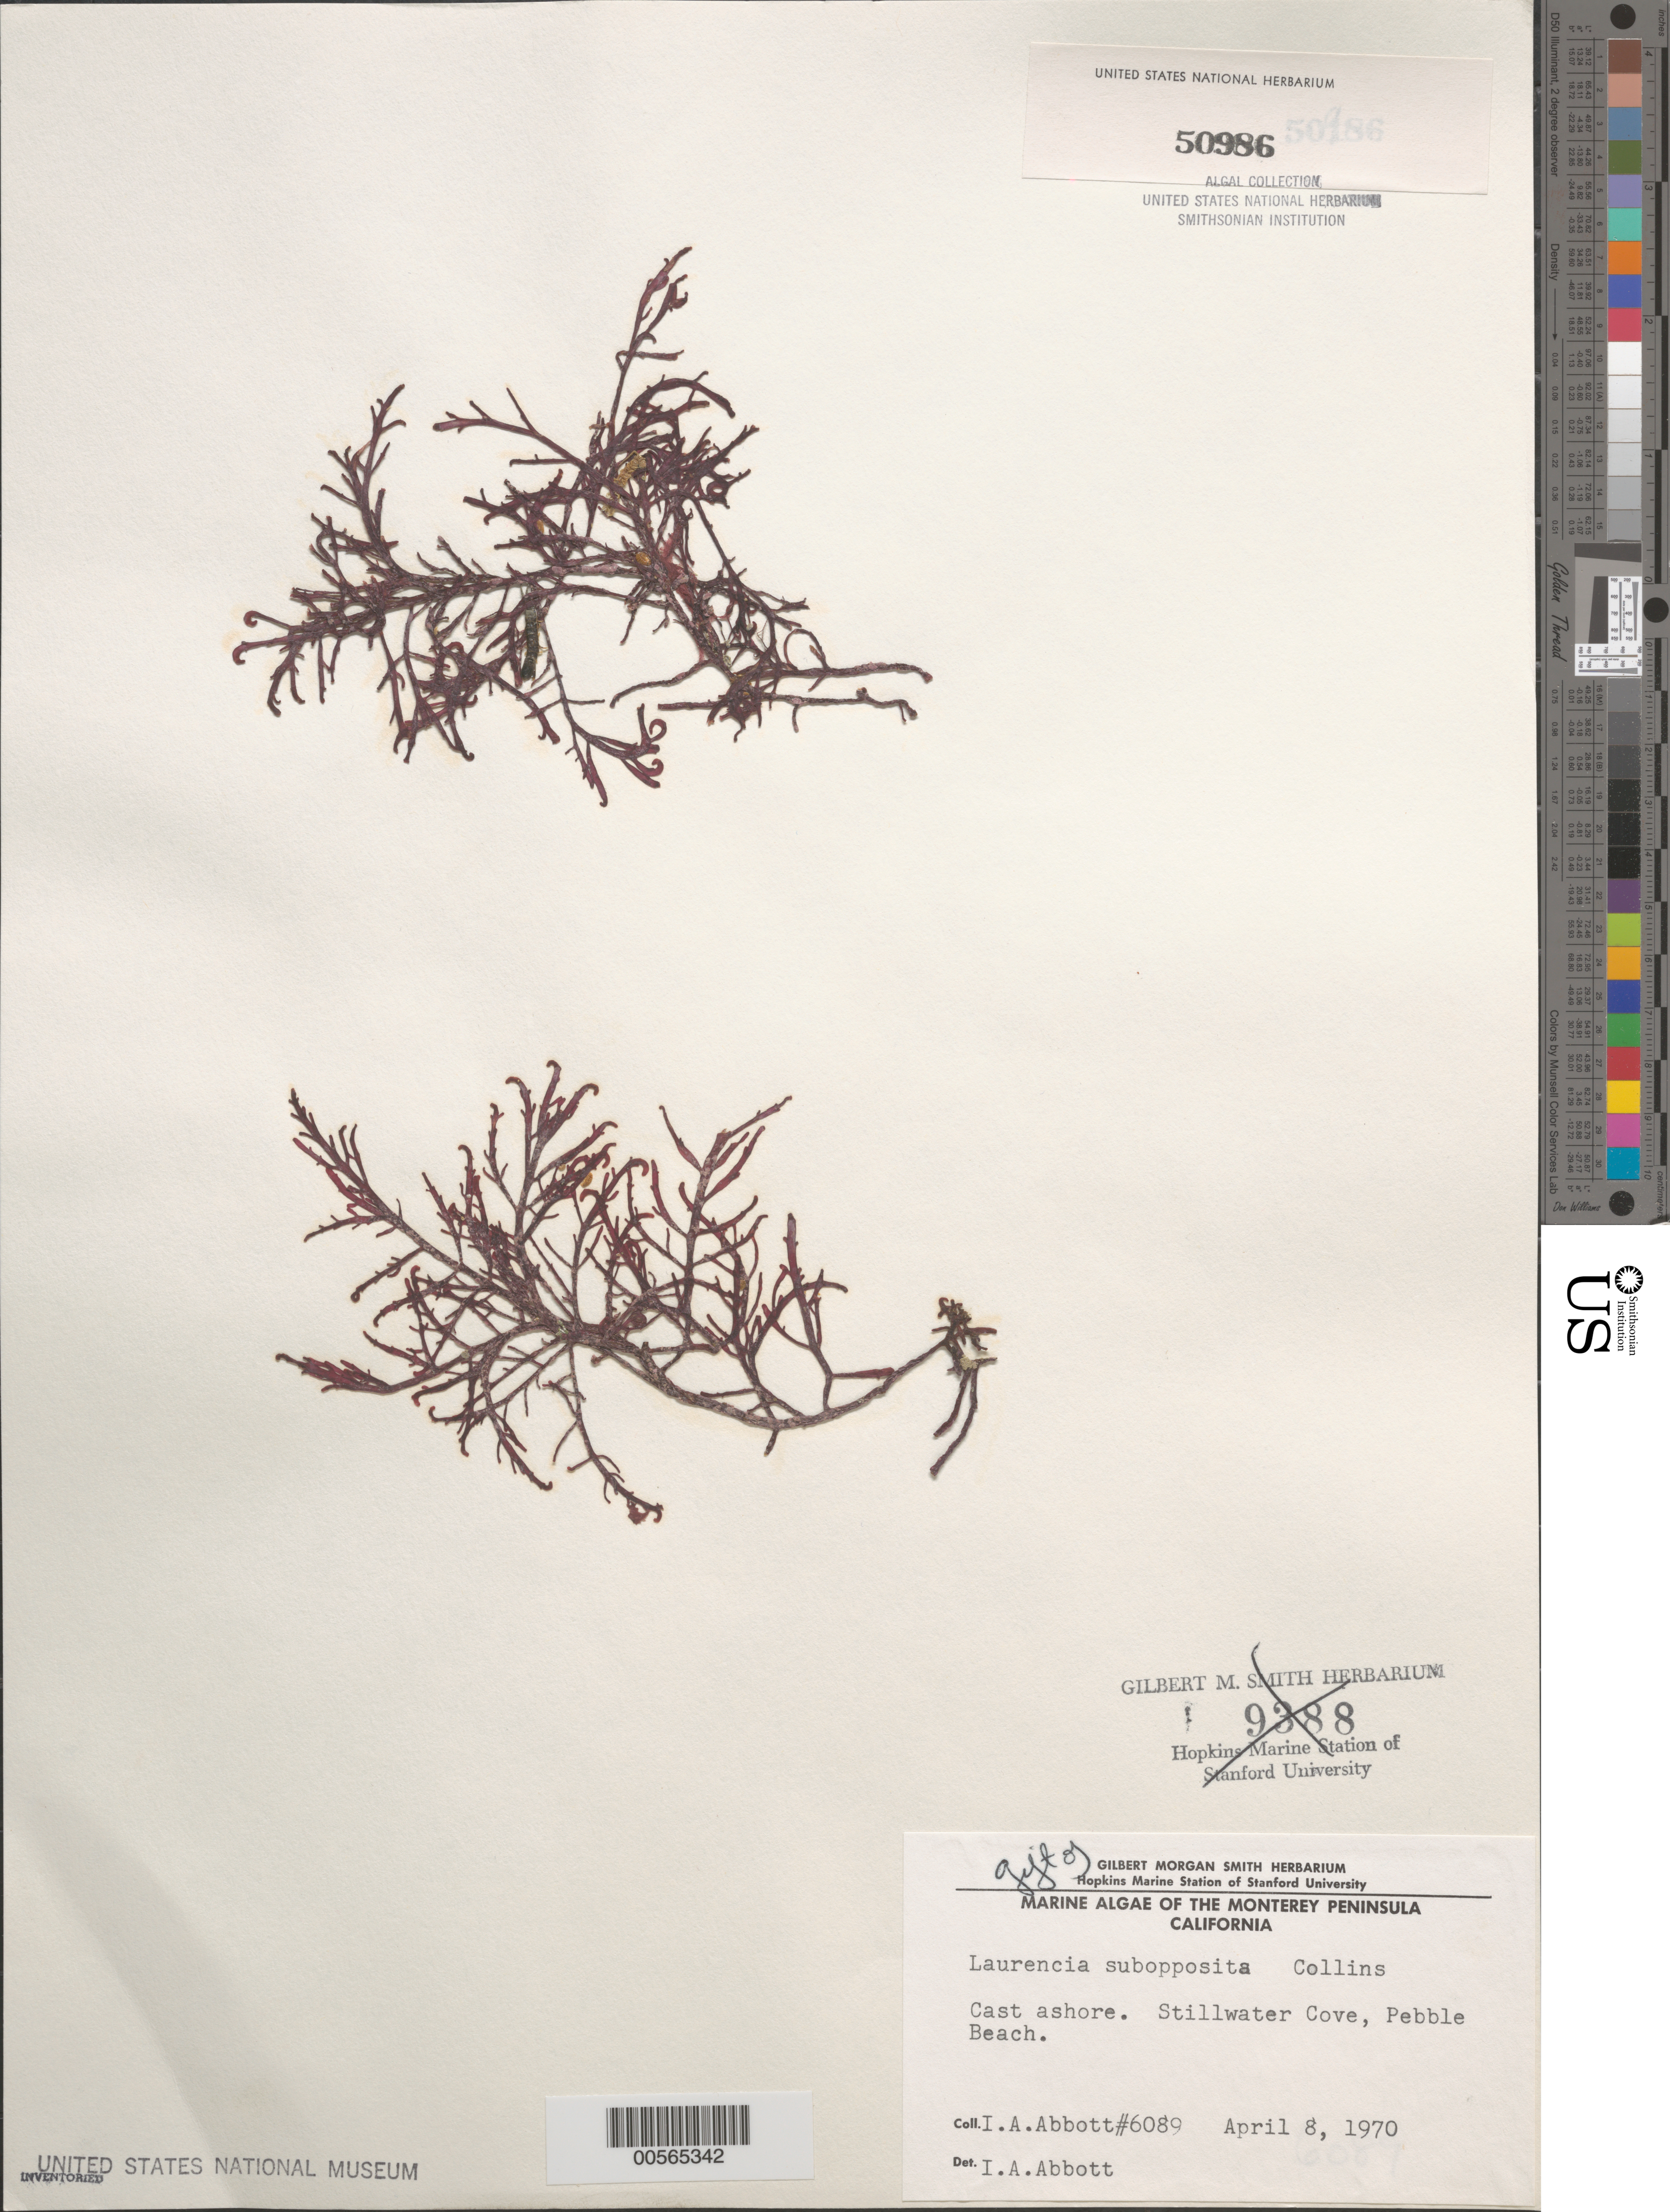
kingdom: Plantae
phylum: Rhodophyta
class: Florideophyceae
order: Ceramiales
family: Rhodomelaceae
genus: Laurencia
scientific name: Laurencia subopposita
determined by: Abbott, Isabella A.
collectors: I. A. Abbott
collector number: IAA 6089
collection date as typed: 08 Apr 1970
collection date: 1970-04-08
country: United States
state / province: California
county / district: Monterey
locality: Stillwater Cove, Pebble Beach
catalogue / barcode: US 50986